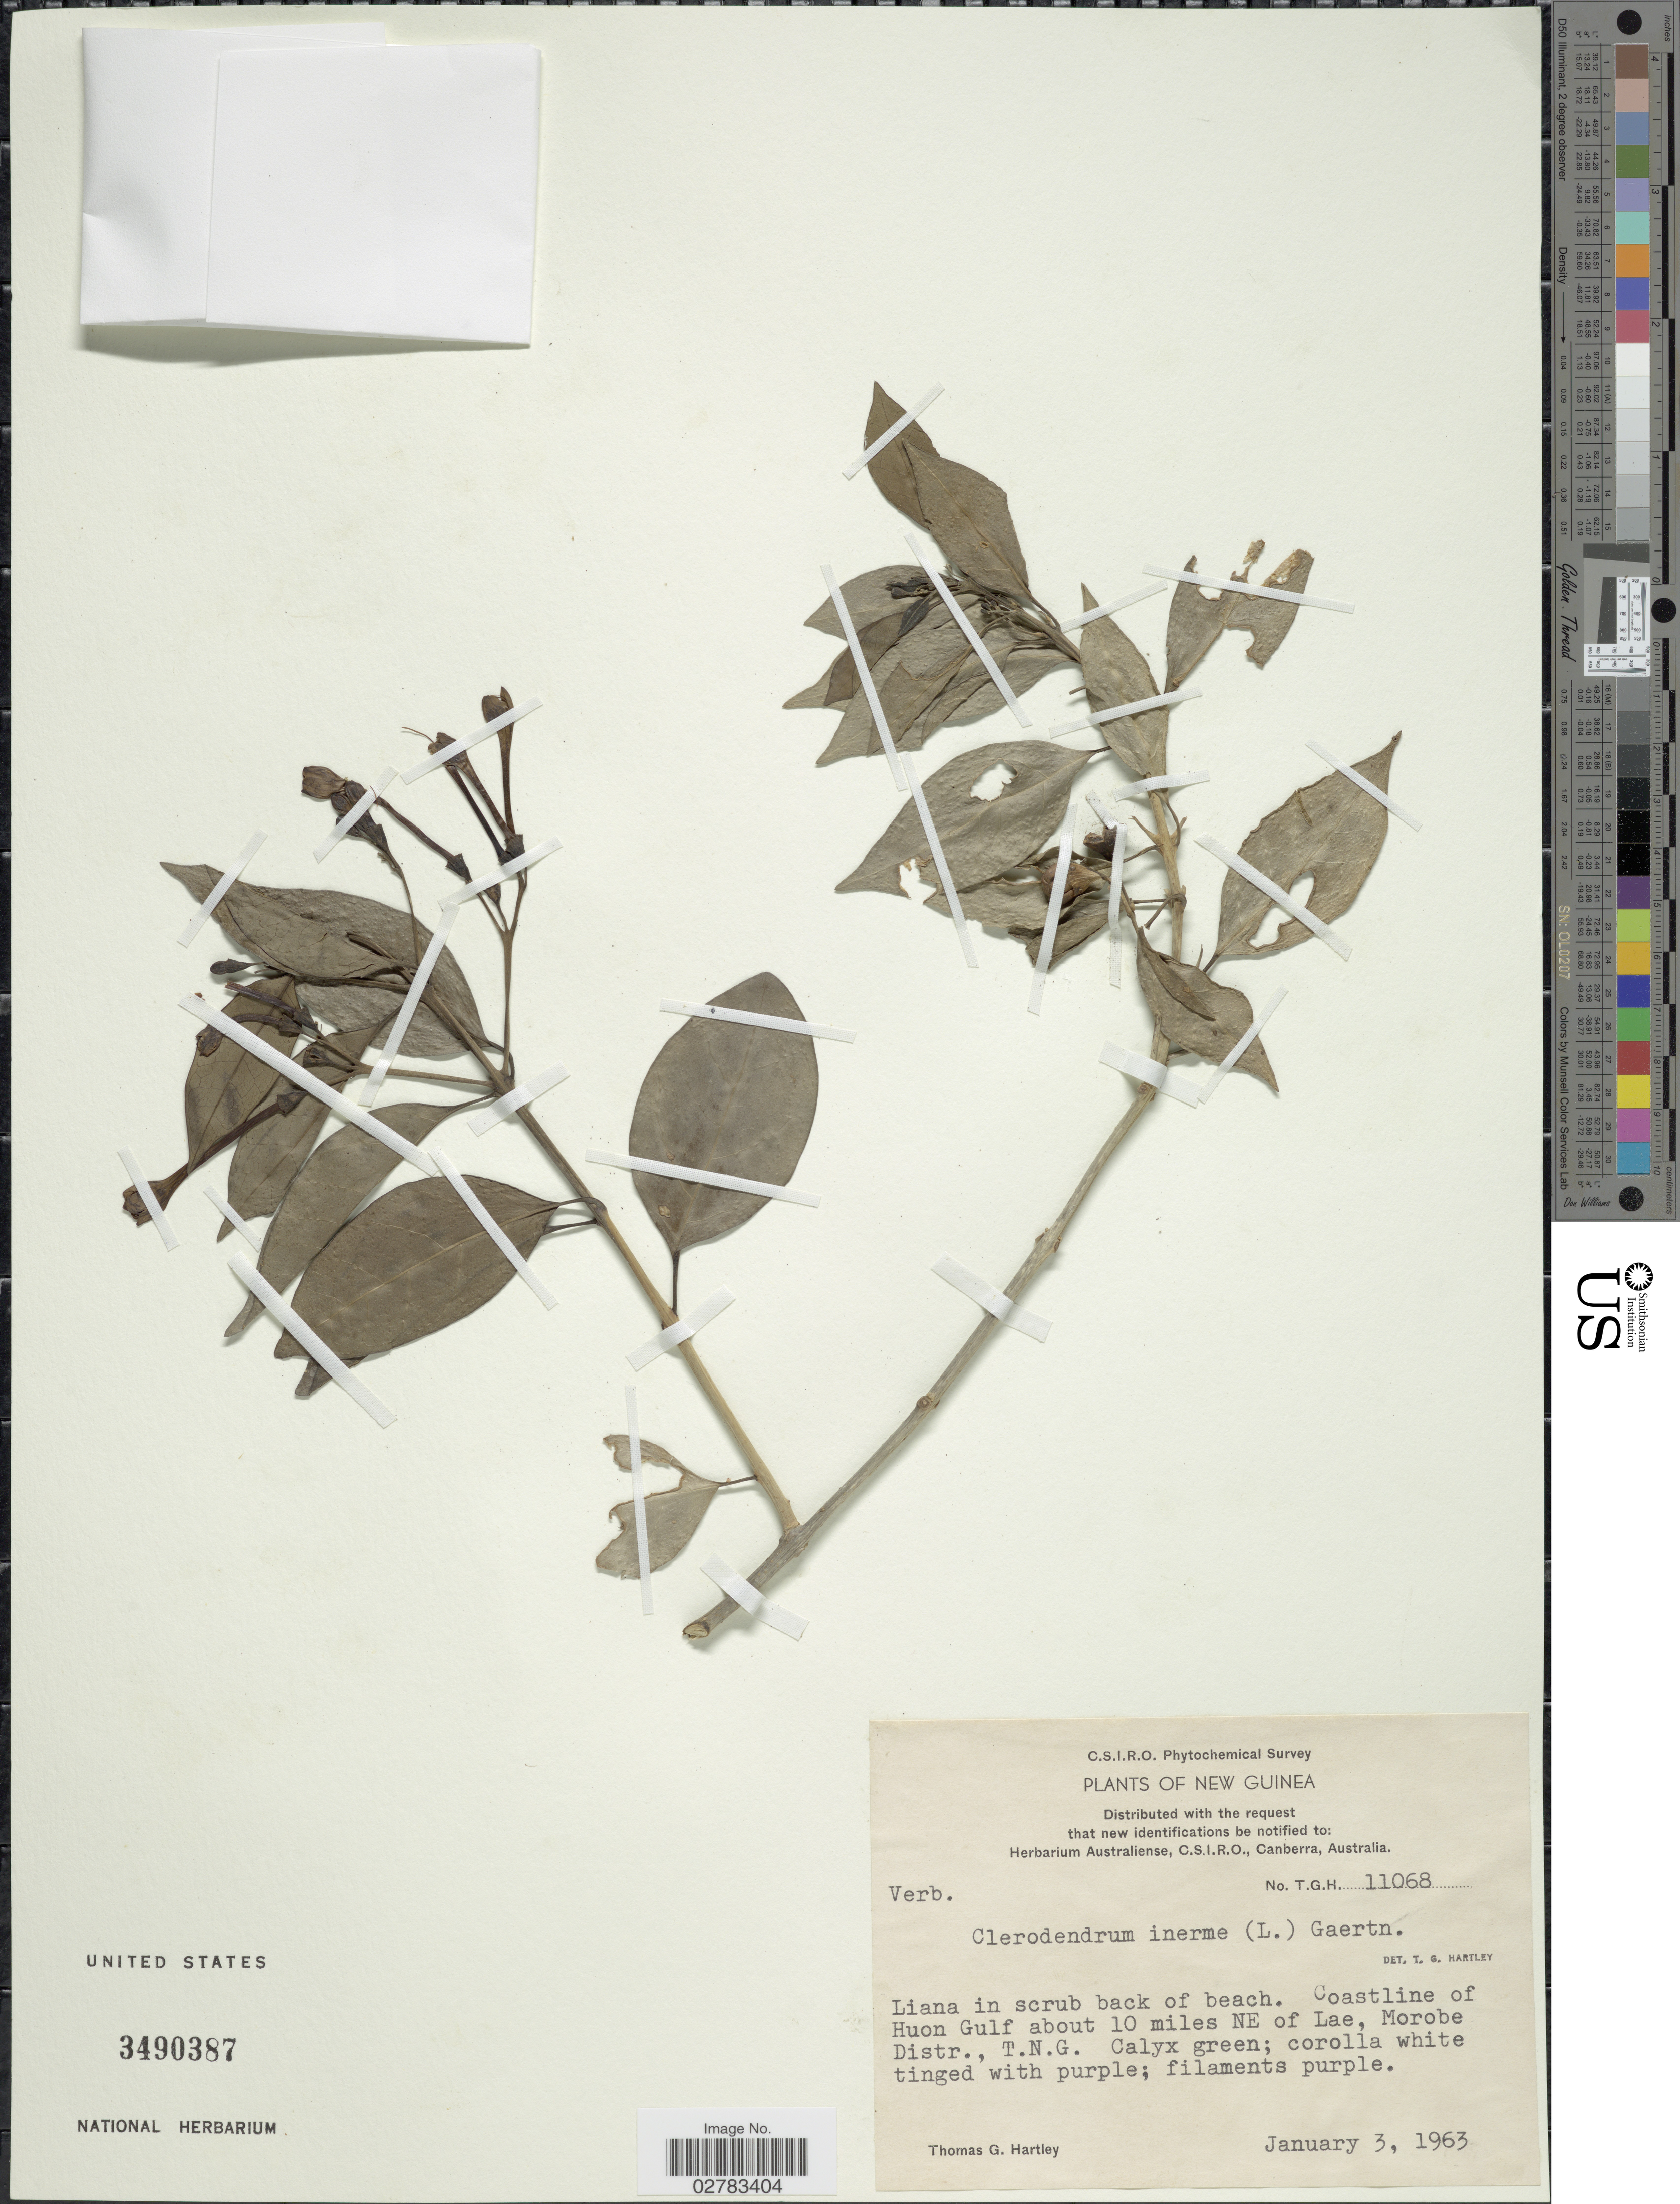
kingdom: Plantae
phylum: Tracheophyta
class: Magnoliopsida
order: Lamiales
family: Lamiaceae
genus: Clerodendrum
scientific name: Clerodendrum inerme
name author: (L.) Gaertn.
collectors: T. G. Hartley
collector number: T.G.H. 11068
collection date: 1963-01-03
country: Papua New Guinea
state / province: Morobe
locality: New Guinea, Coastline of Huon Gulf about 10 miles NE of Lae, Morobe Distr., T.N.G.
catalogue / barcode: US 3490387